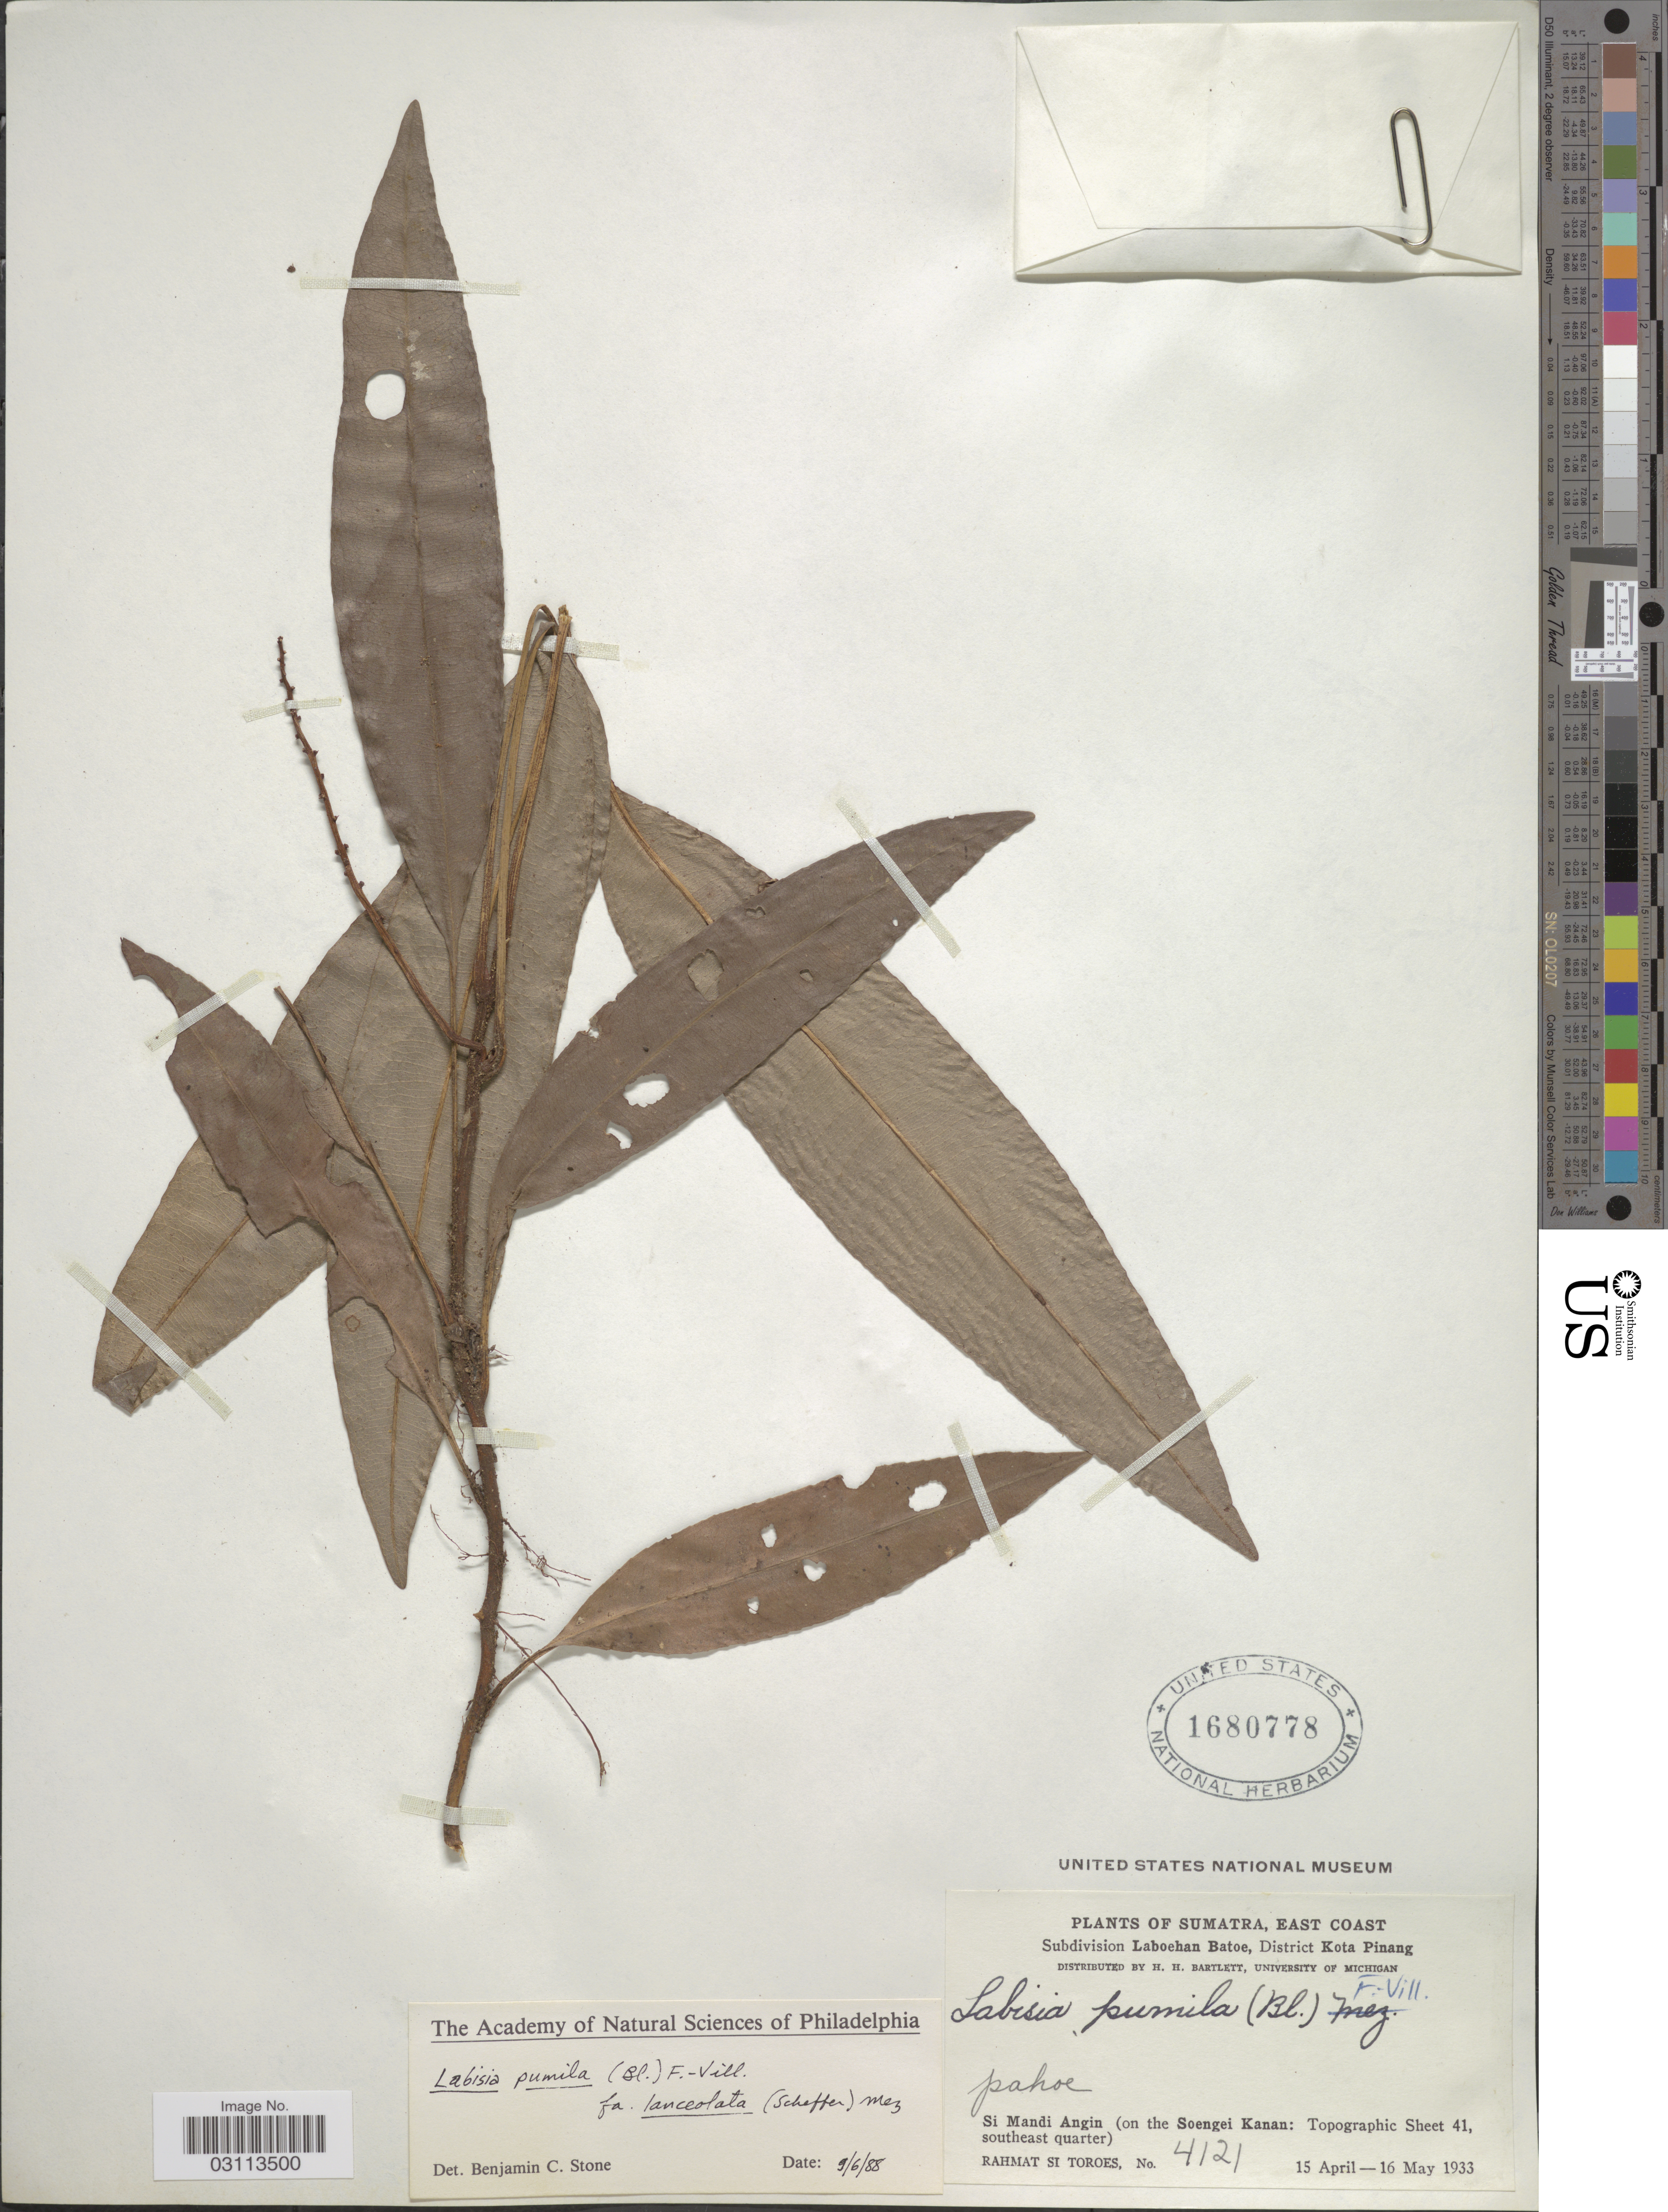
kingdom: Plantae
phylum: Tracheophyta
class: Magnoliopsida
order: Ericales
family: Primulaceae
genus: Labisia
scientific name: Labisia pumila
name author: (Blume) Fern.-Vill.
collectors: Rahmat Si Boeea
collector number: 4121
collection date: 1933-04-15/1933-05-16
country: Indonesia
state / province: Sumatra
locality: East Coast. Subdivision Laboehan Batoe, District Kota Pinang. Si Mandi Angin (on the Soengei Kanan: Topographic Sheet 41, southeast quarter).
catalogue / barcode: US 1680778